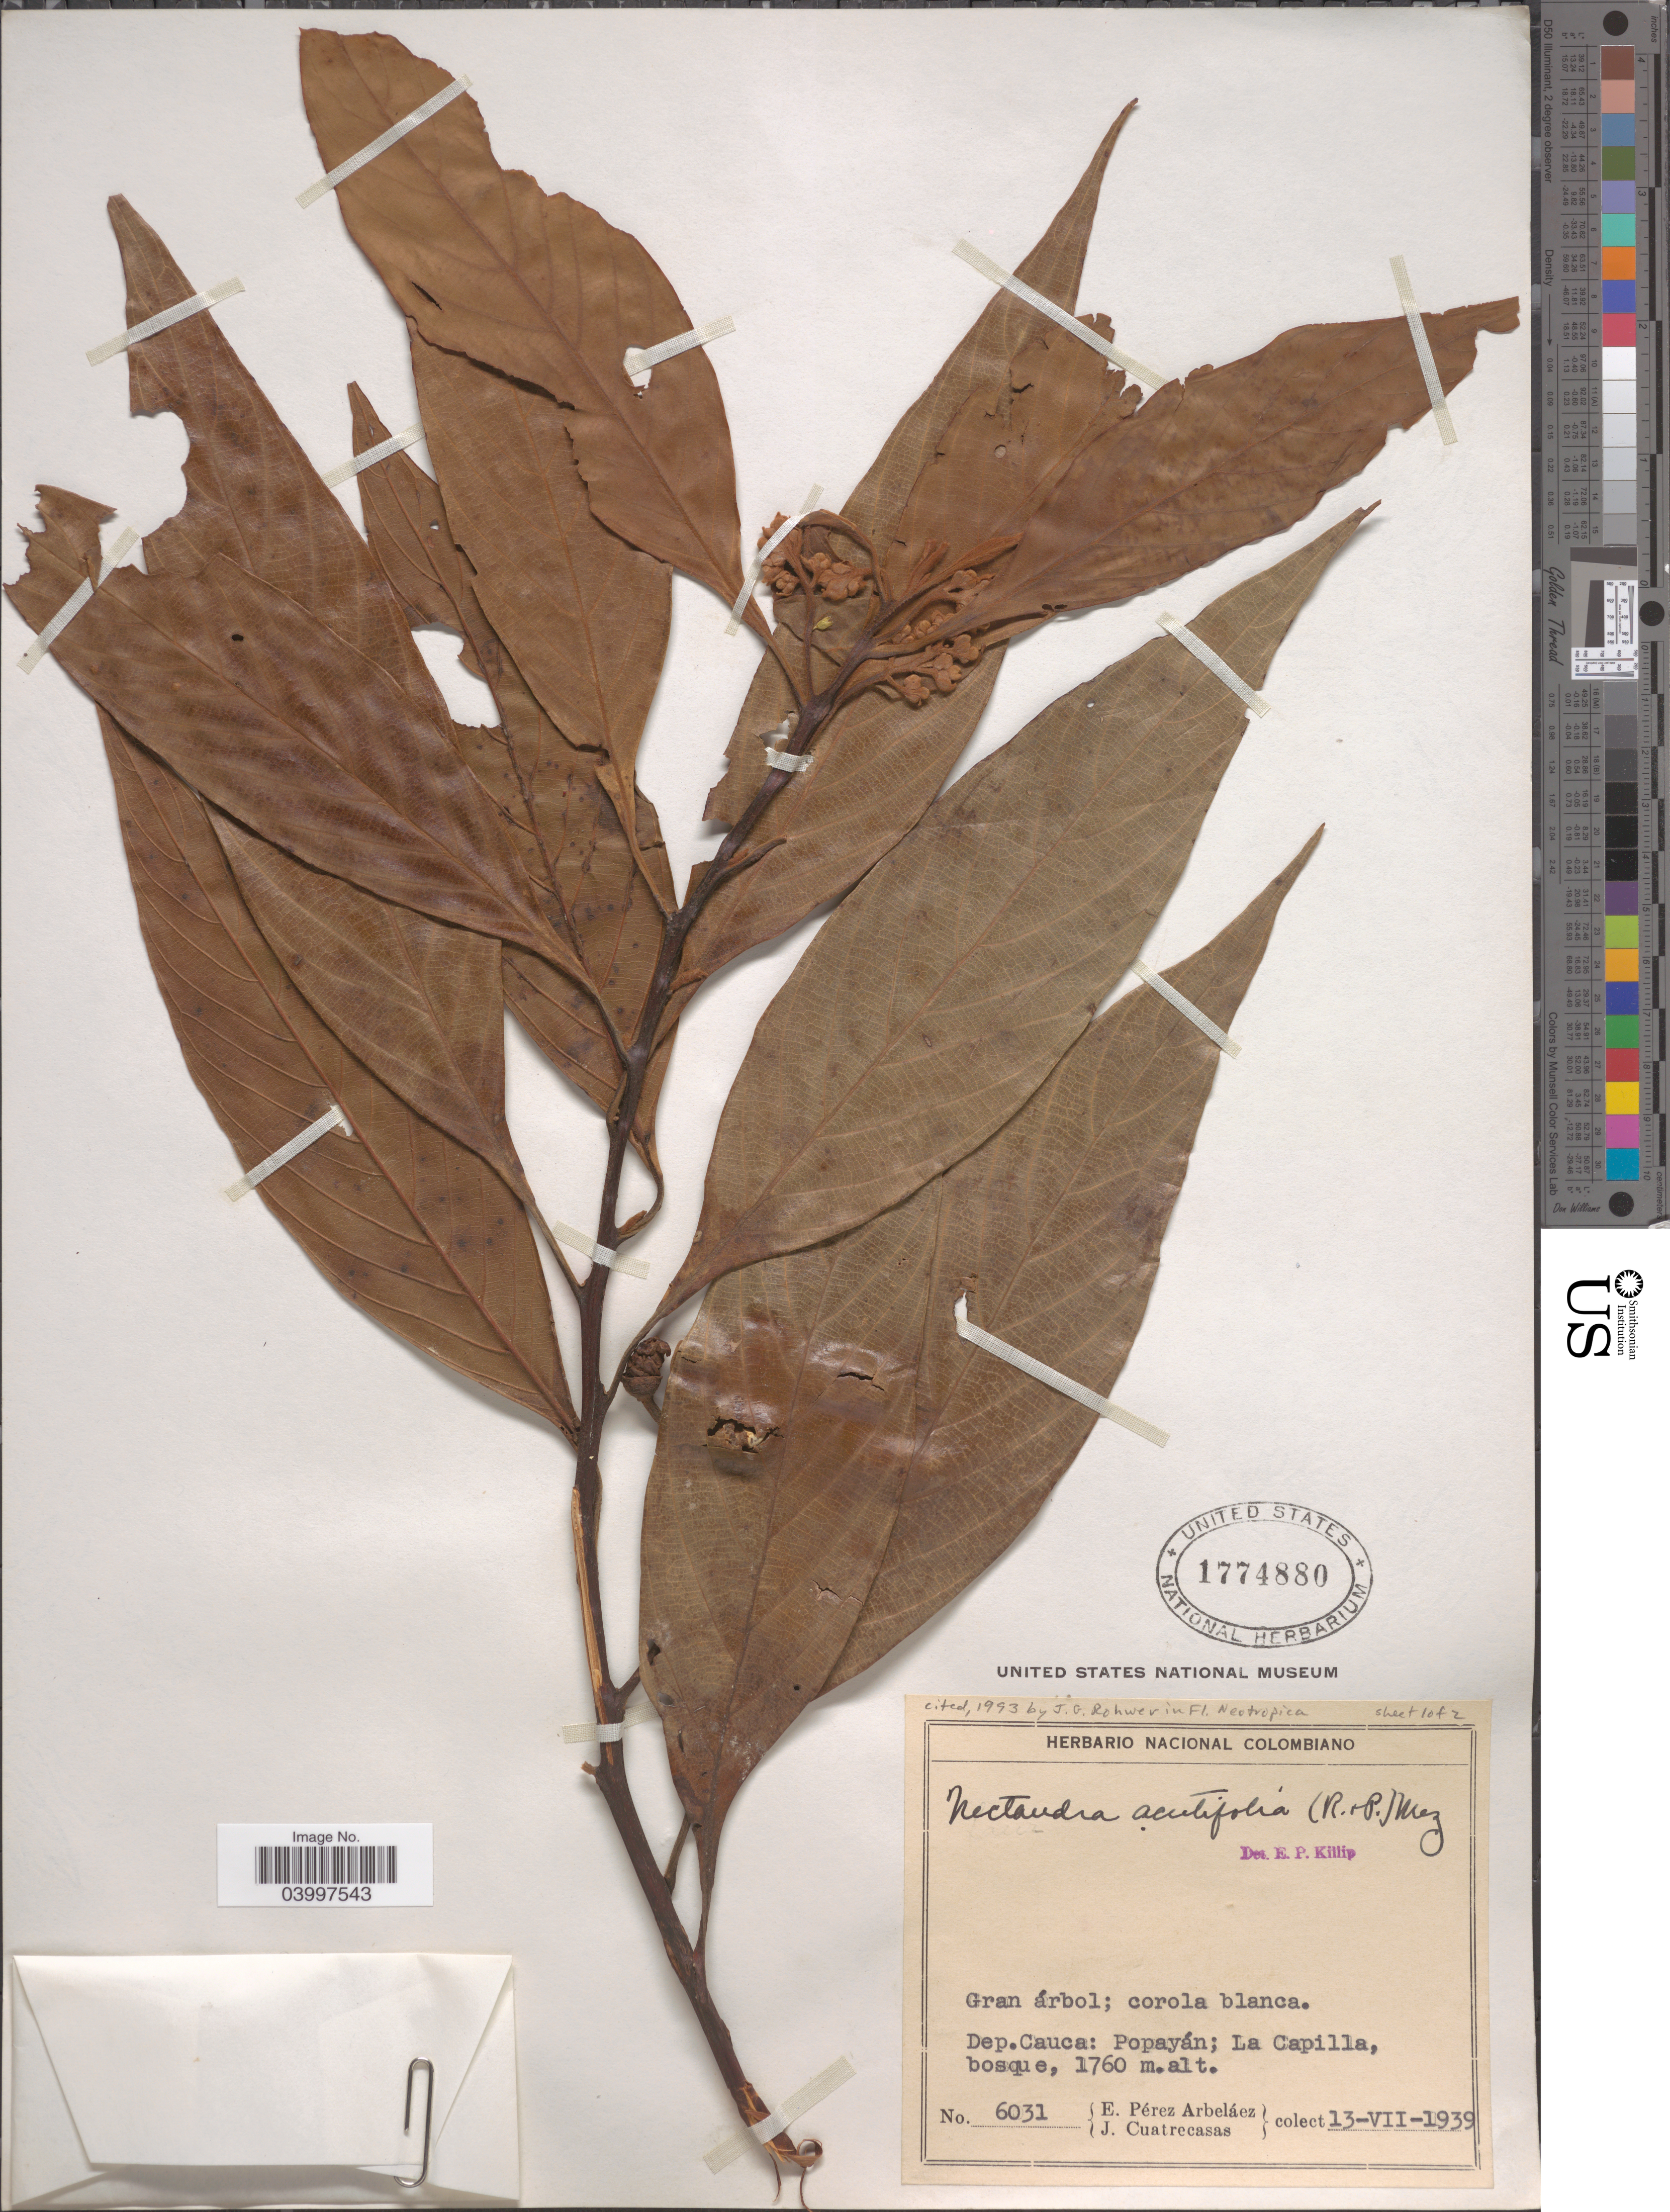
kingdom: Plantae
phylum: Tracheophyta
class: Magnoliopsida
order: Laurales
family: Lauraceae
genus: Nectandra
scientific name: Nectandra acutifolia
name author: (Ruiz & Pav.) Mez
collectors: E. Pérez Arbeláez & J. Cuatrecasas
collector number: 6031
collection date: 1939-07-13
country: Colombia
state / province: Cauca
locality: Dep. Cauca: Popayán; La Capilla.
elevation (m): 1760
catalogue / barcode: US 1774880